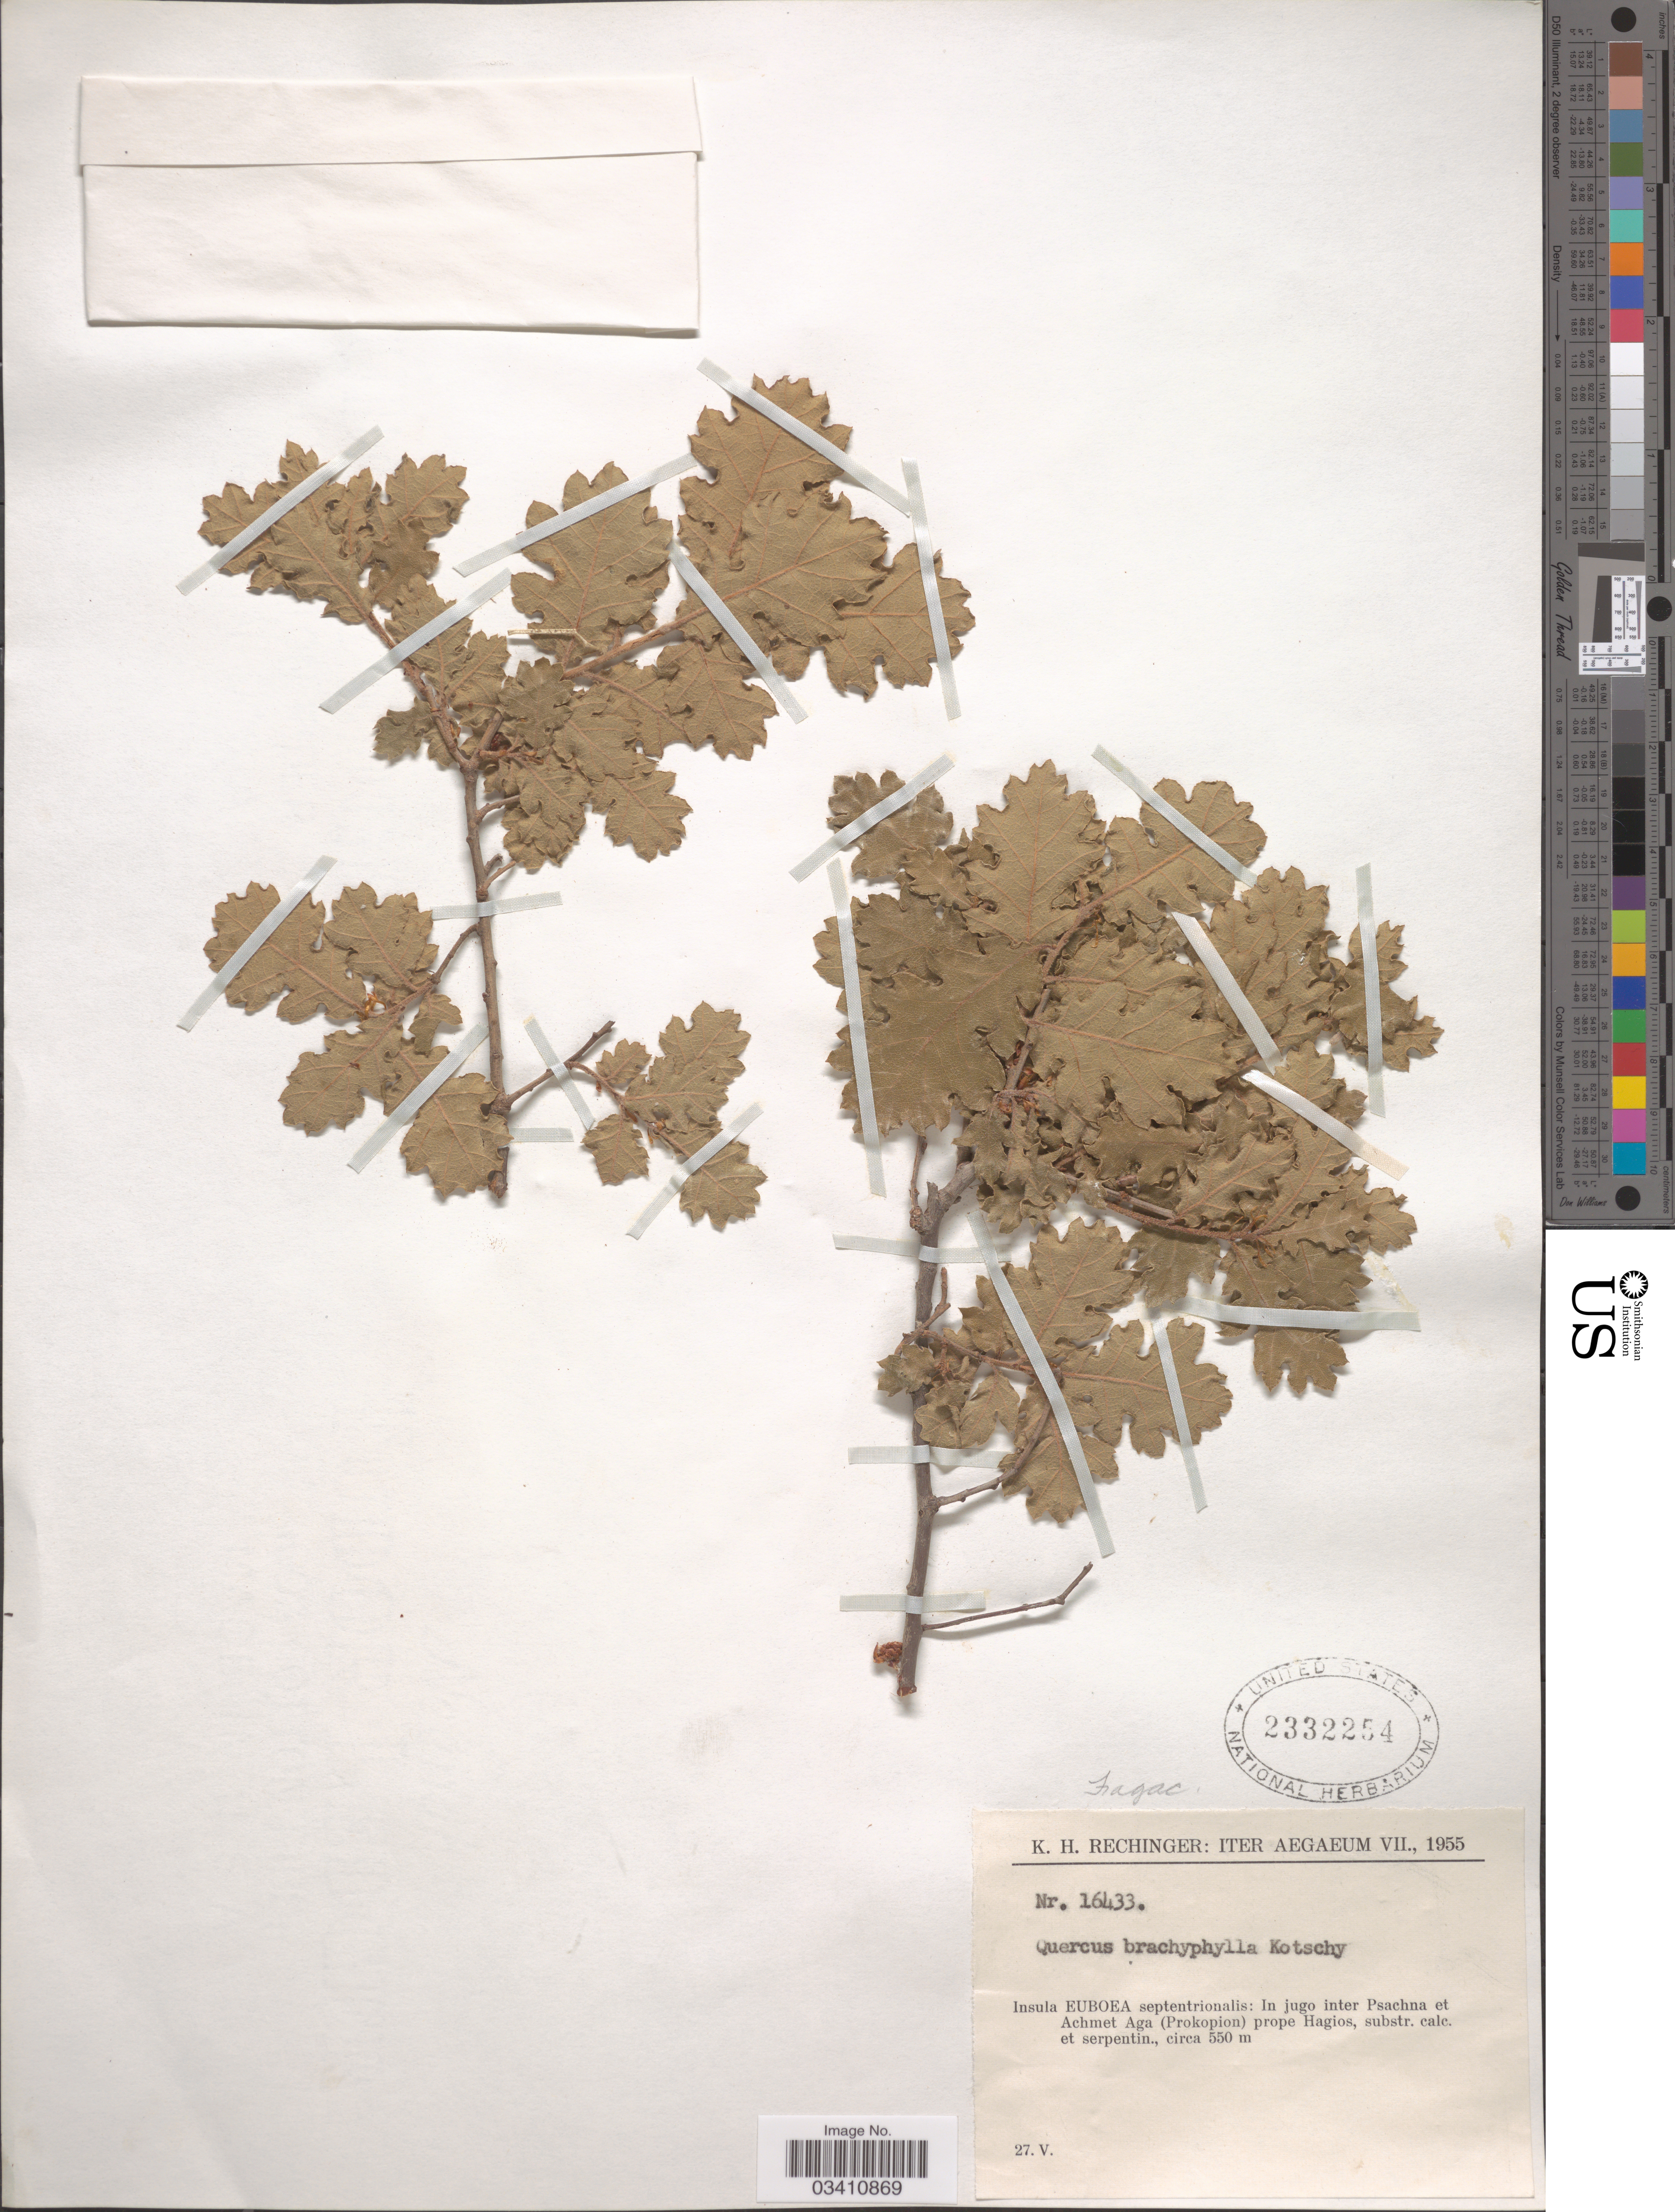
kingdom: Plantae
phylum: Tracheophyta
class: Magnoliopsida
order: Fagales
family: Fagaceae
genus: Quercus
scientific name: Quercus brachyphylla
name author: Kotschy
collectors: K. H. Rechinger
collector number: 16433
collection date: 1955-05-27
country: Greece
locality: Aegaeum. Insula Euboea septentrionalis: In jugo inter Psachna et Ahmet Aga (Prokopion) prope Hagios, substr. calc. et serpentin.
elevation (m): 550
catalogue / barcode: US 2332254